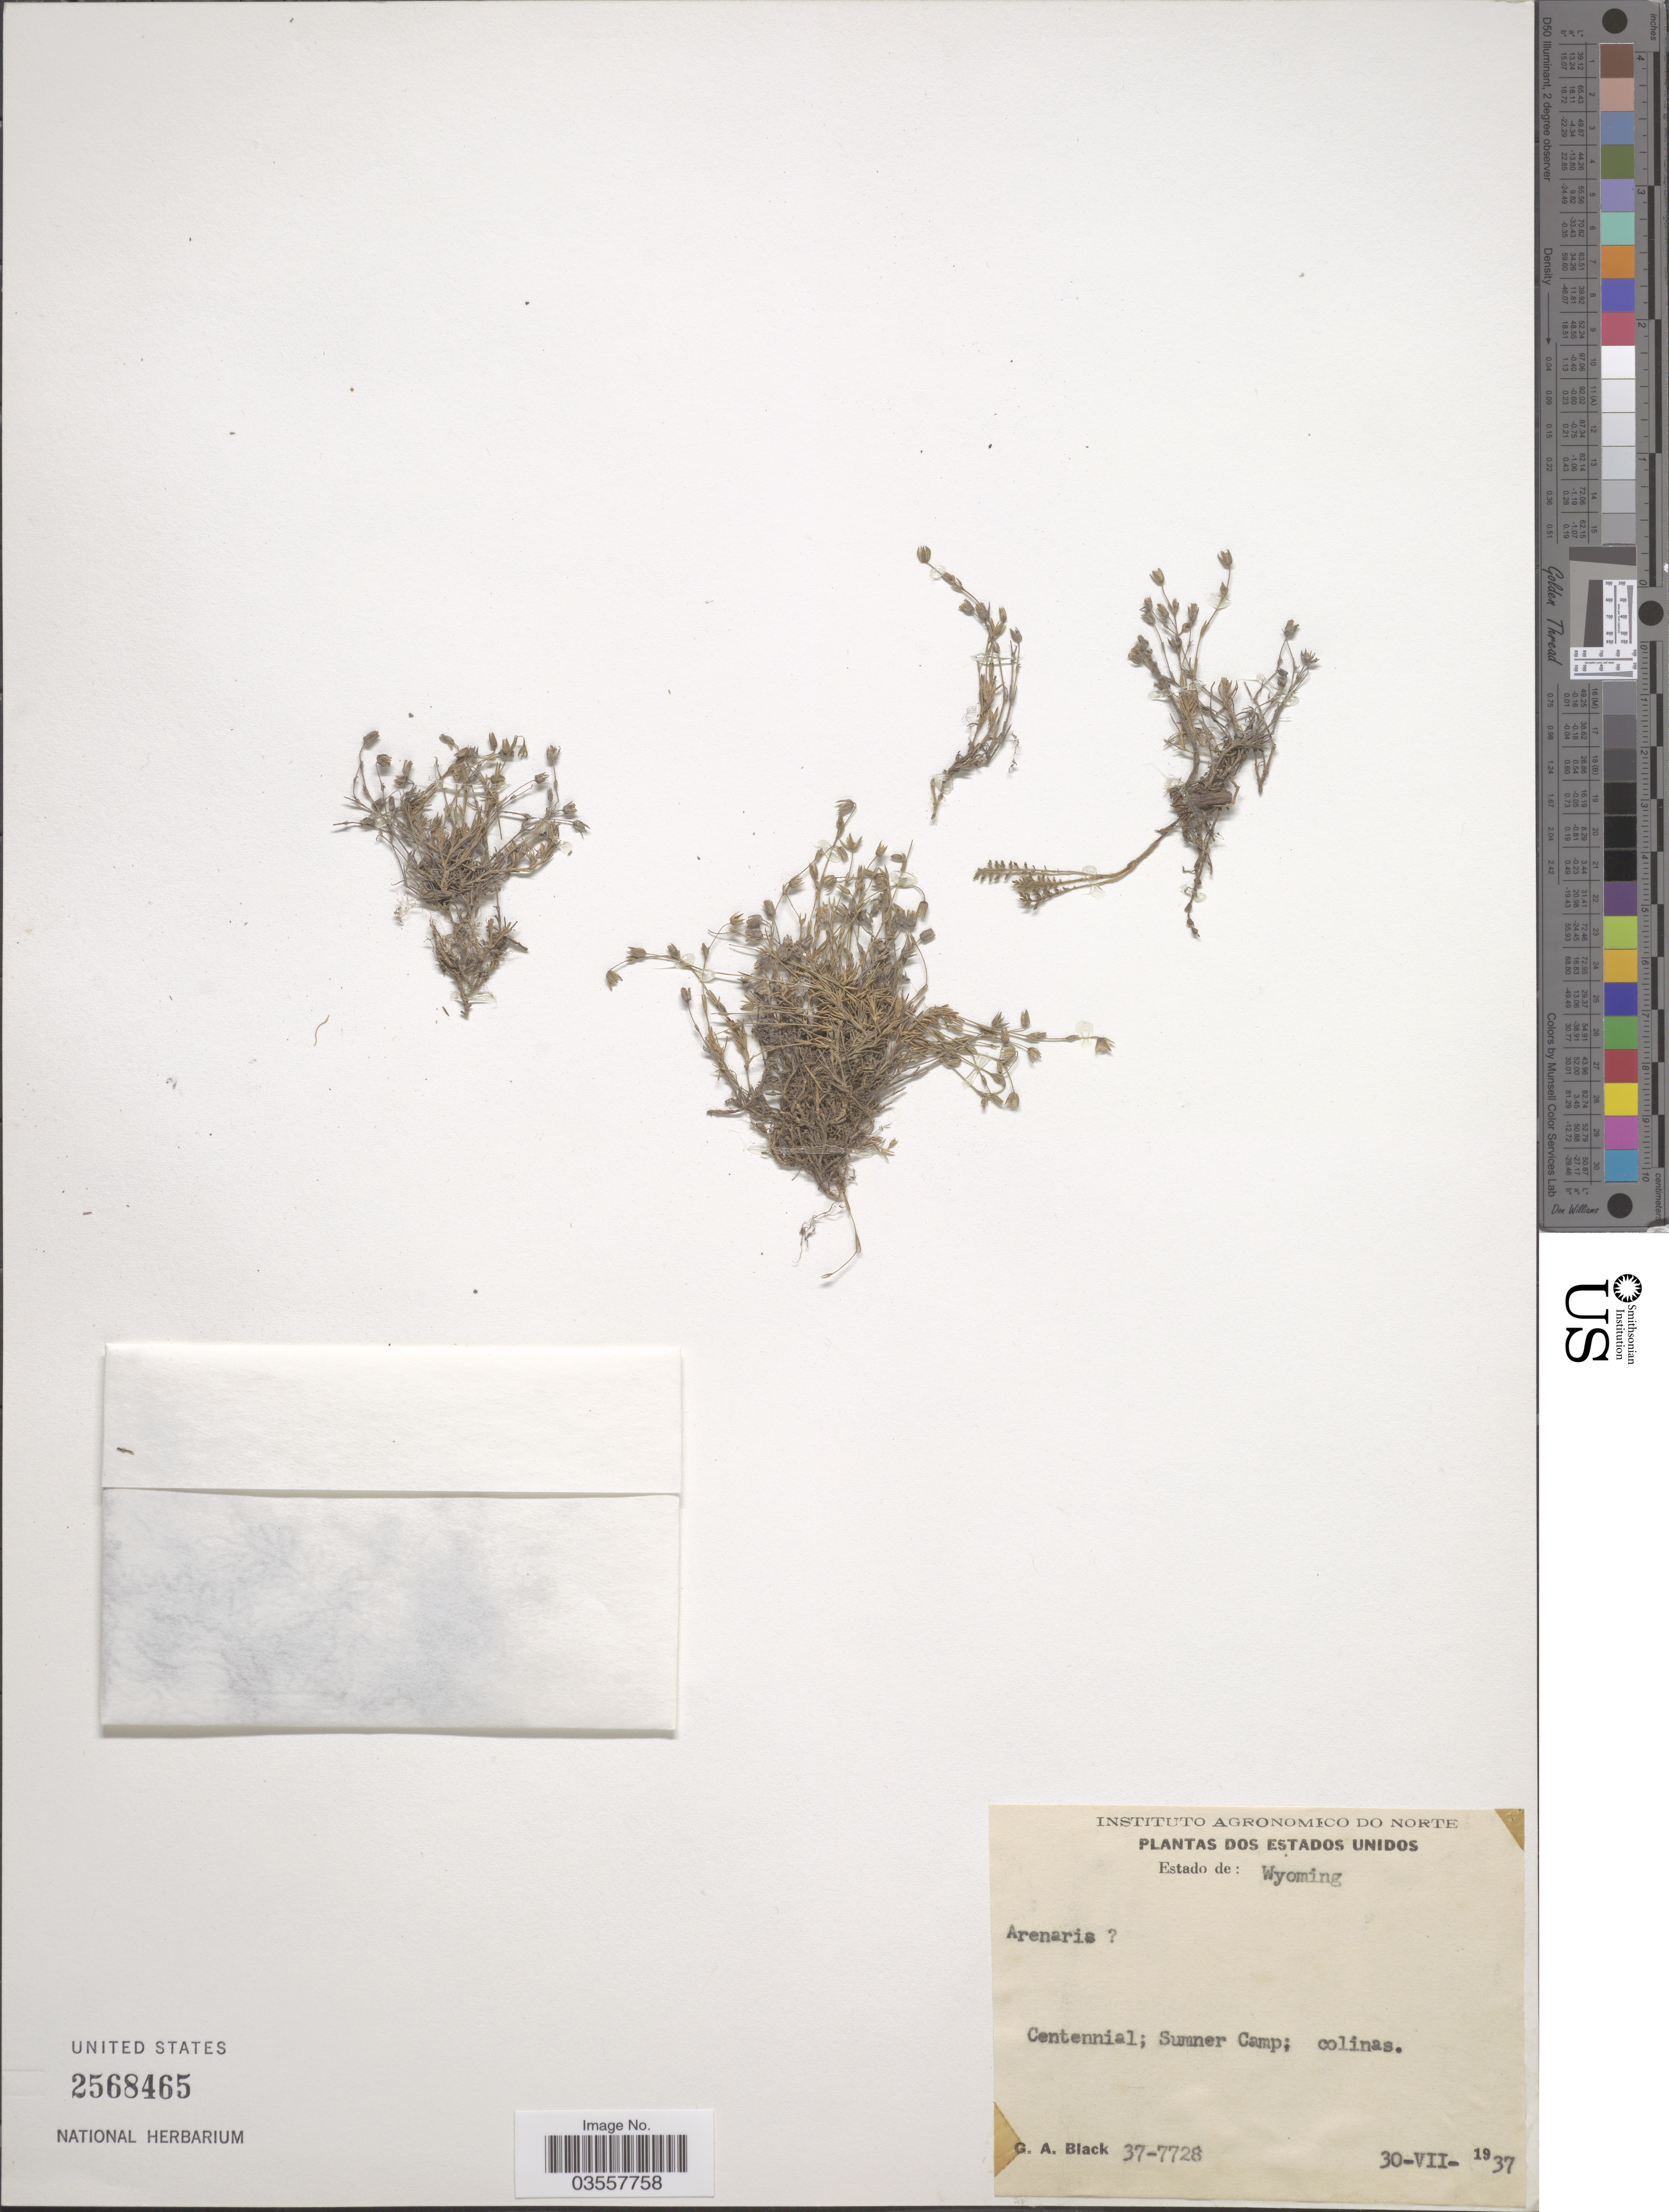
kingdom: Plantae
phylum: Tracheophyta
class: Magnoliopsida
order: Caryophyllales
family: Caryophyllaceae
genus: Sabulina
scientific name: Sabulina rubella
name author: (Wahlenb.) Dillenb. & Kadereit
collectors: G. A. Black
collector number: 37-7728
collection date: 1937-07-30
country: United States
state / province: Wyoming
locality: Centennial; Sumner Camp.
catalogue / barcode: US 2568465